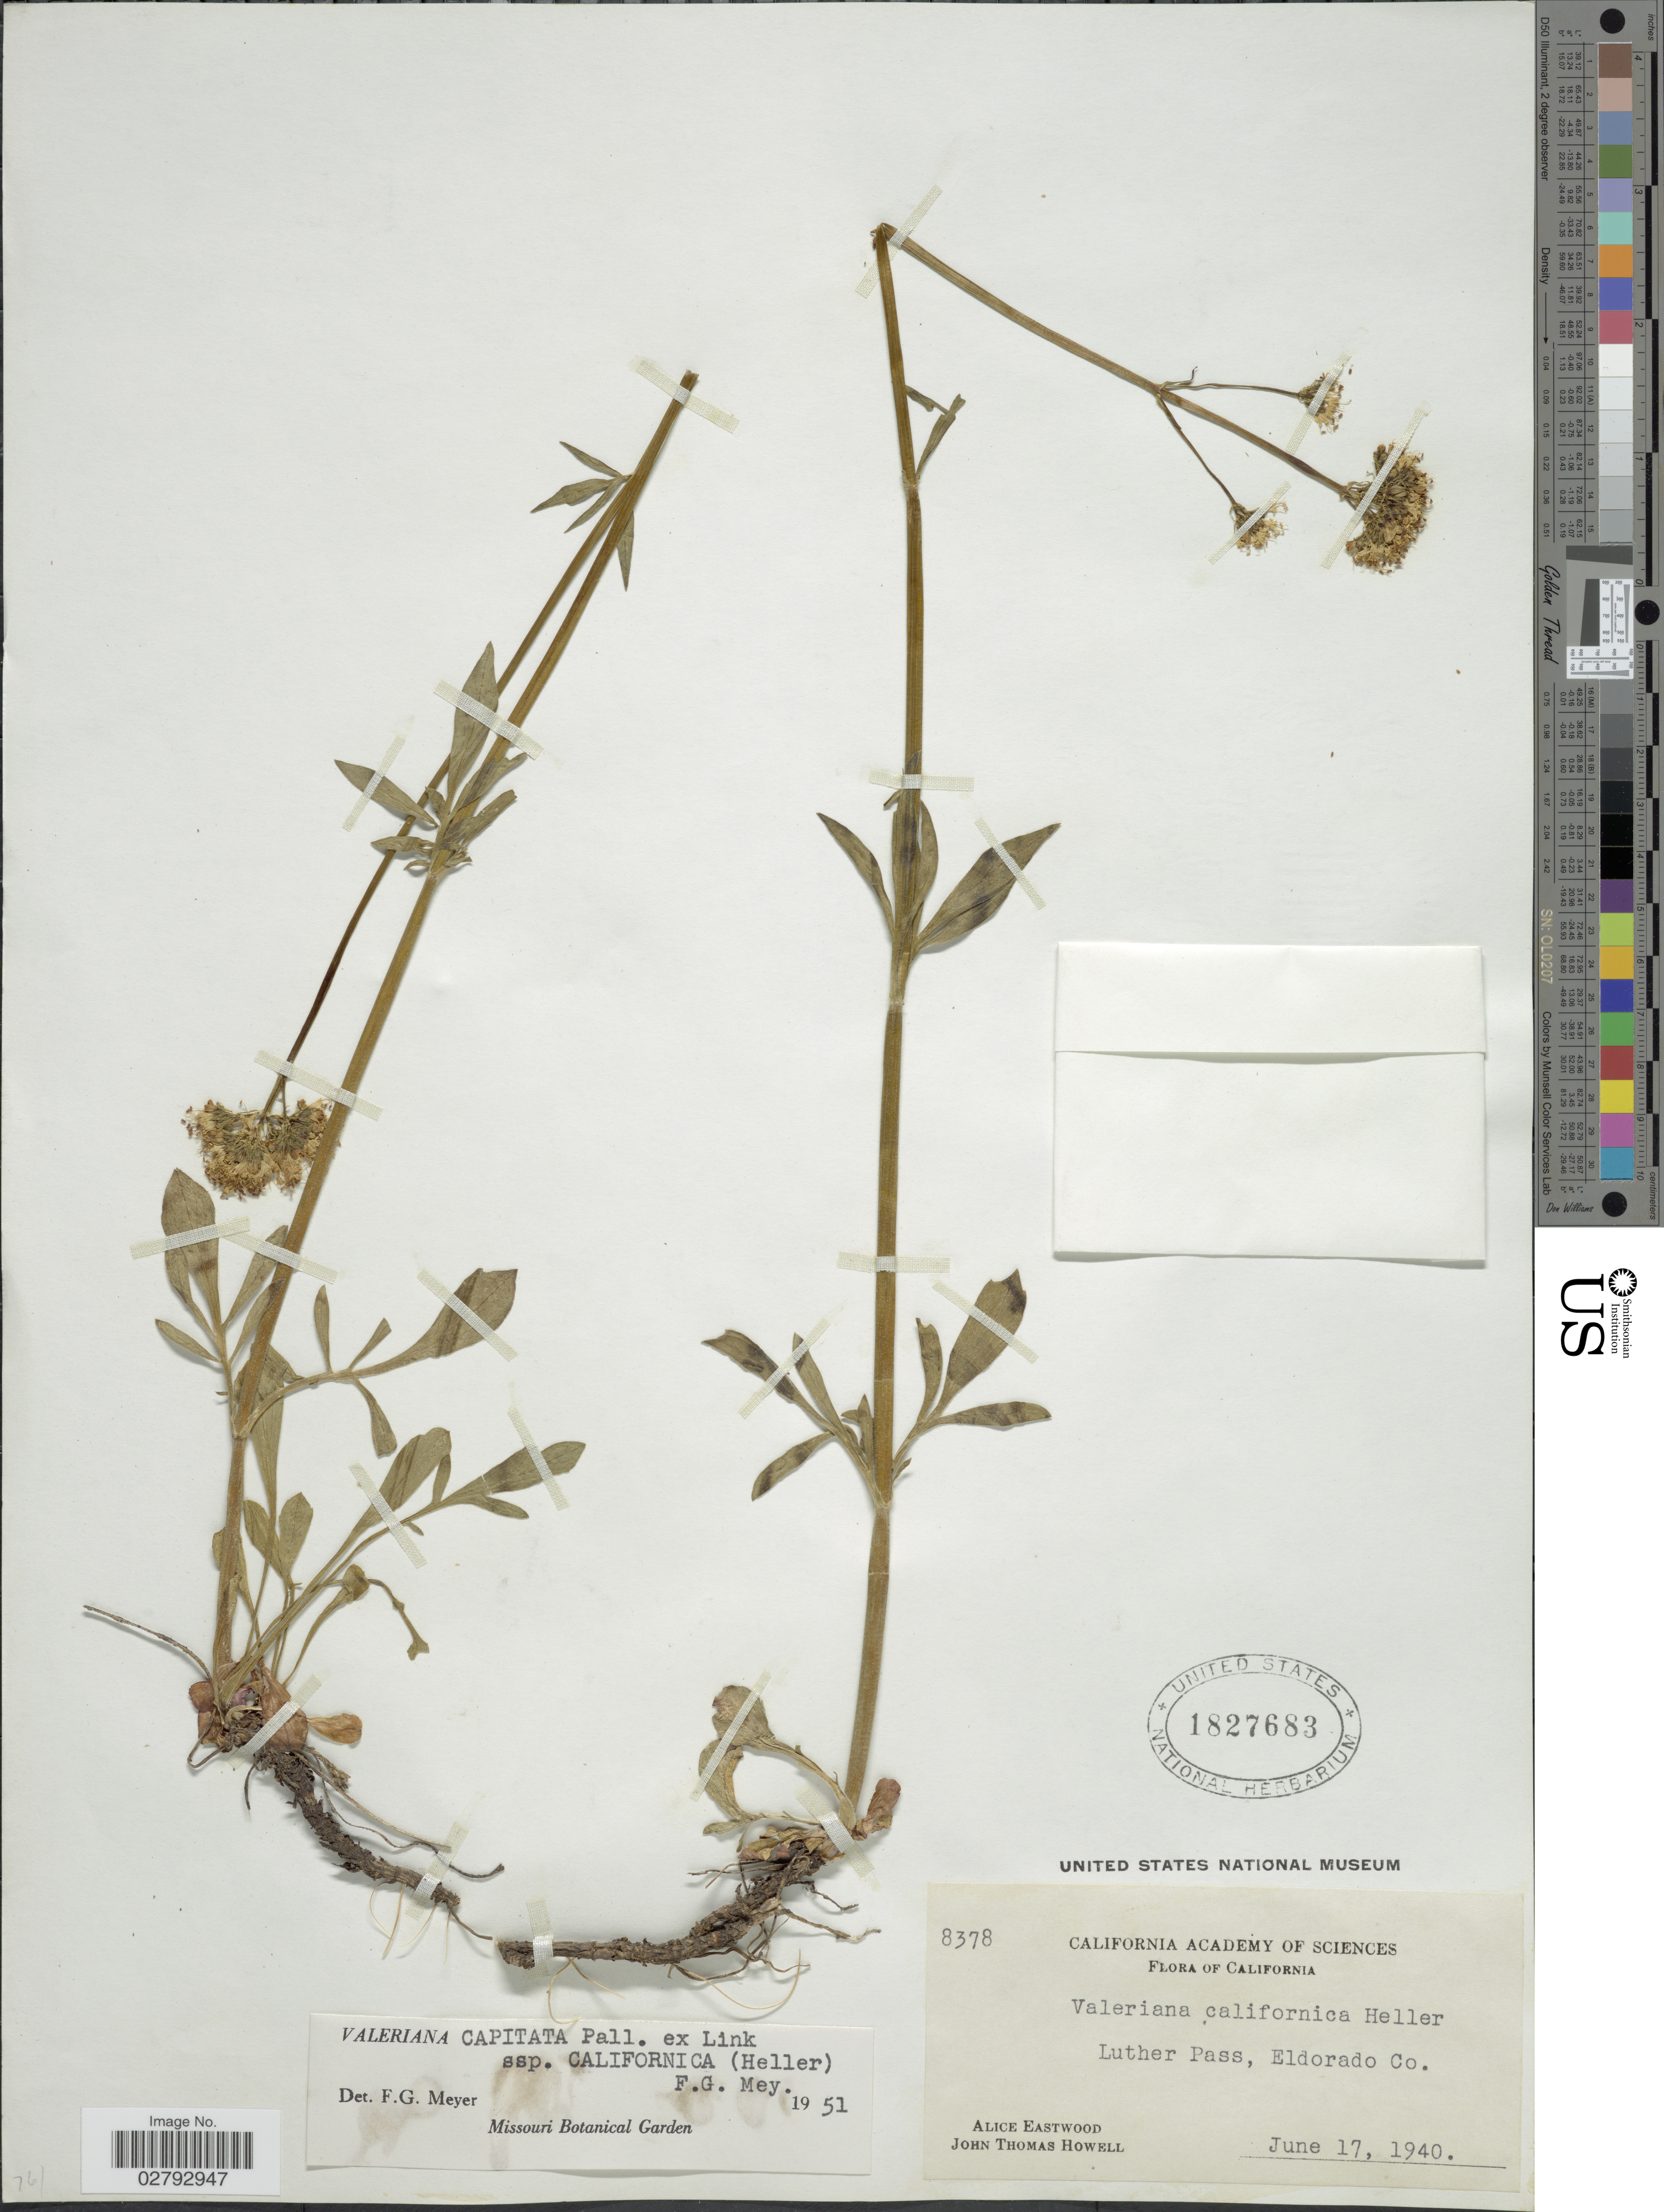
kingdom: Plantae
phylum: Tracheophyta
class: Magnoliopsida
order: Dipsacales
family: Caprifoliaceae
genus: Valeriana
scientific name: Valeriana capitata subsp. californica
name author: (A. Heller) F.G. Mey.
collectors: A. Eastwood & J. T. Howell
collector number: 8378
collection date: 1940-06-17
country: United States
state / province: California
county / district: El Dorado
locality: Luther Pass, Eldorado Co.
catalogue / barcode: US 1827683